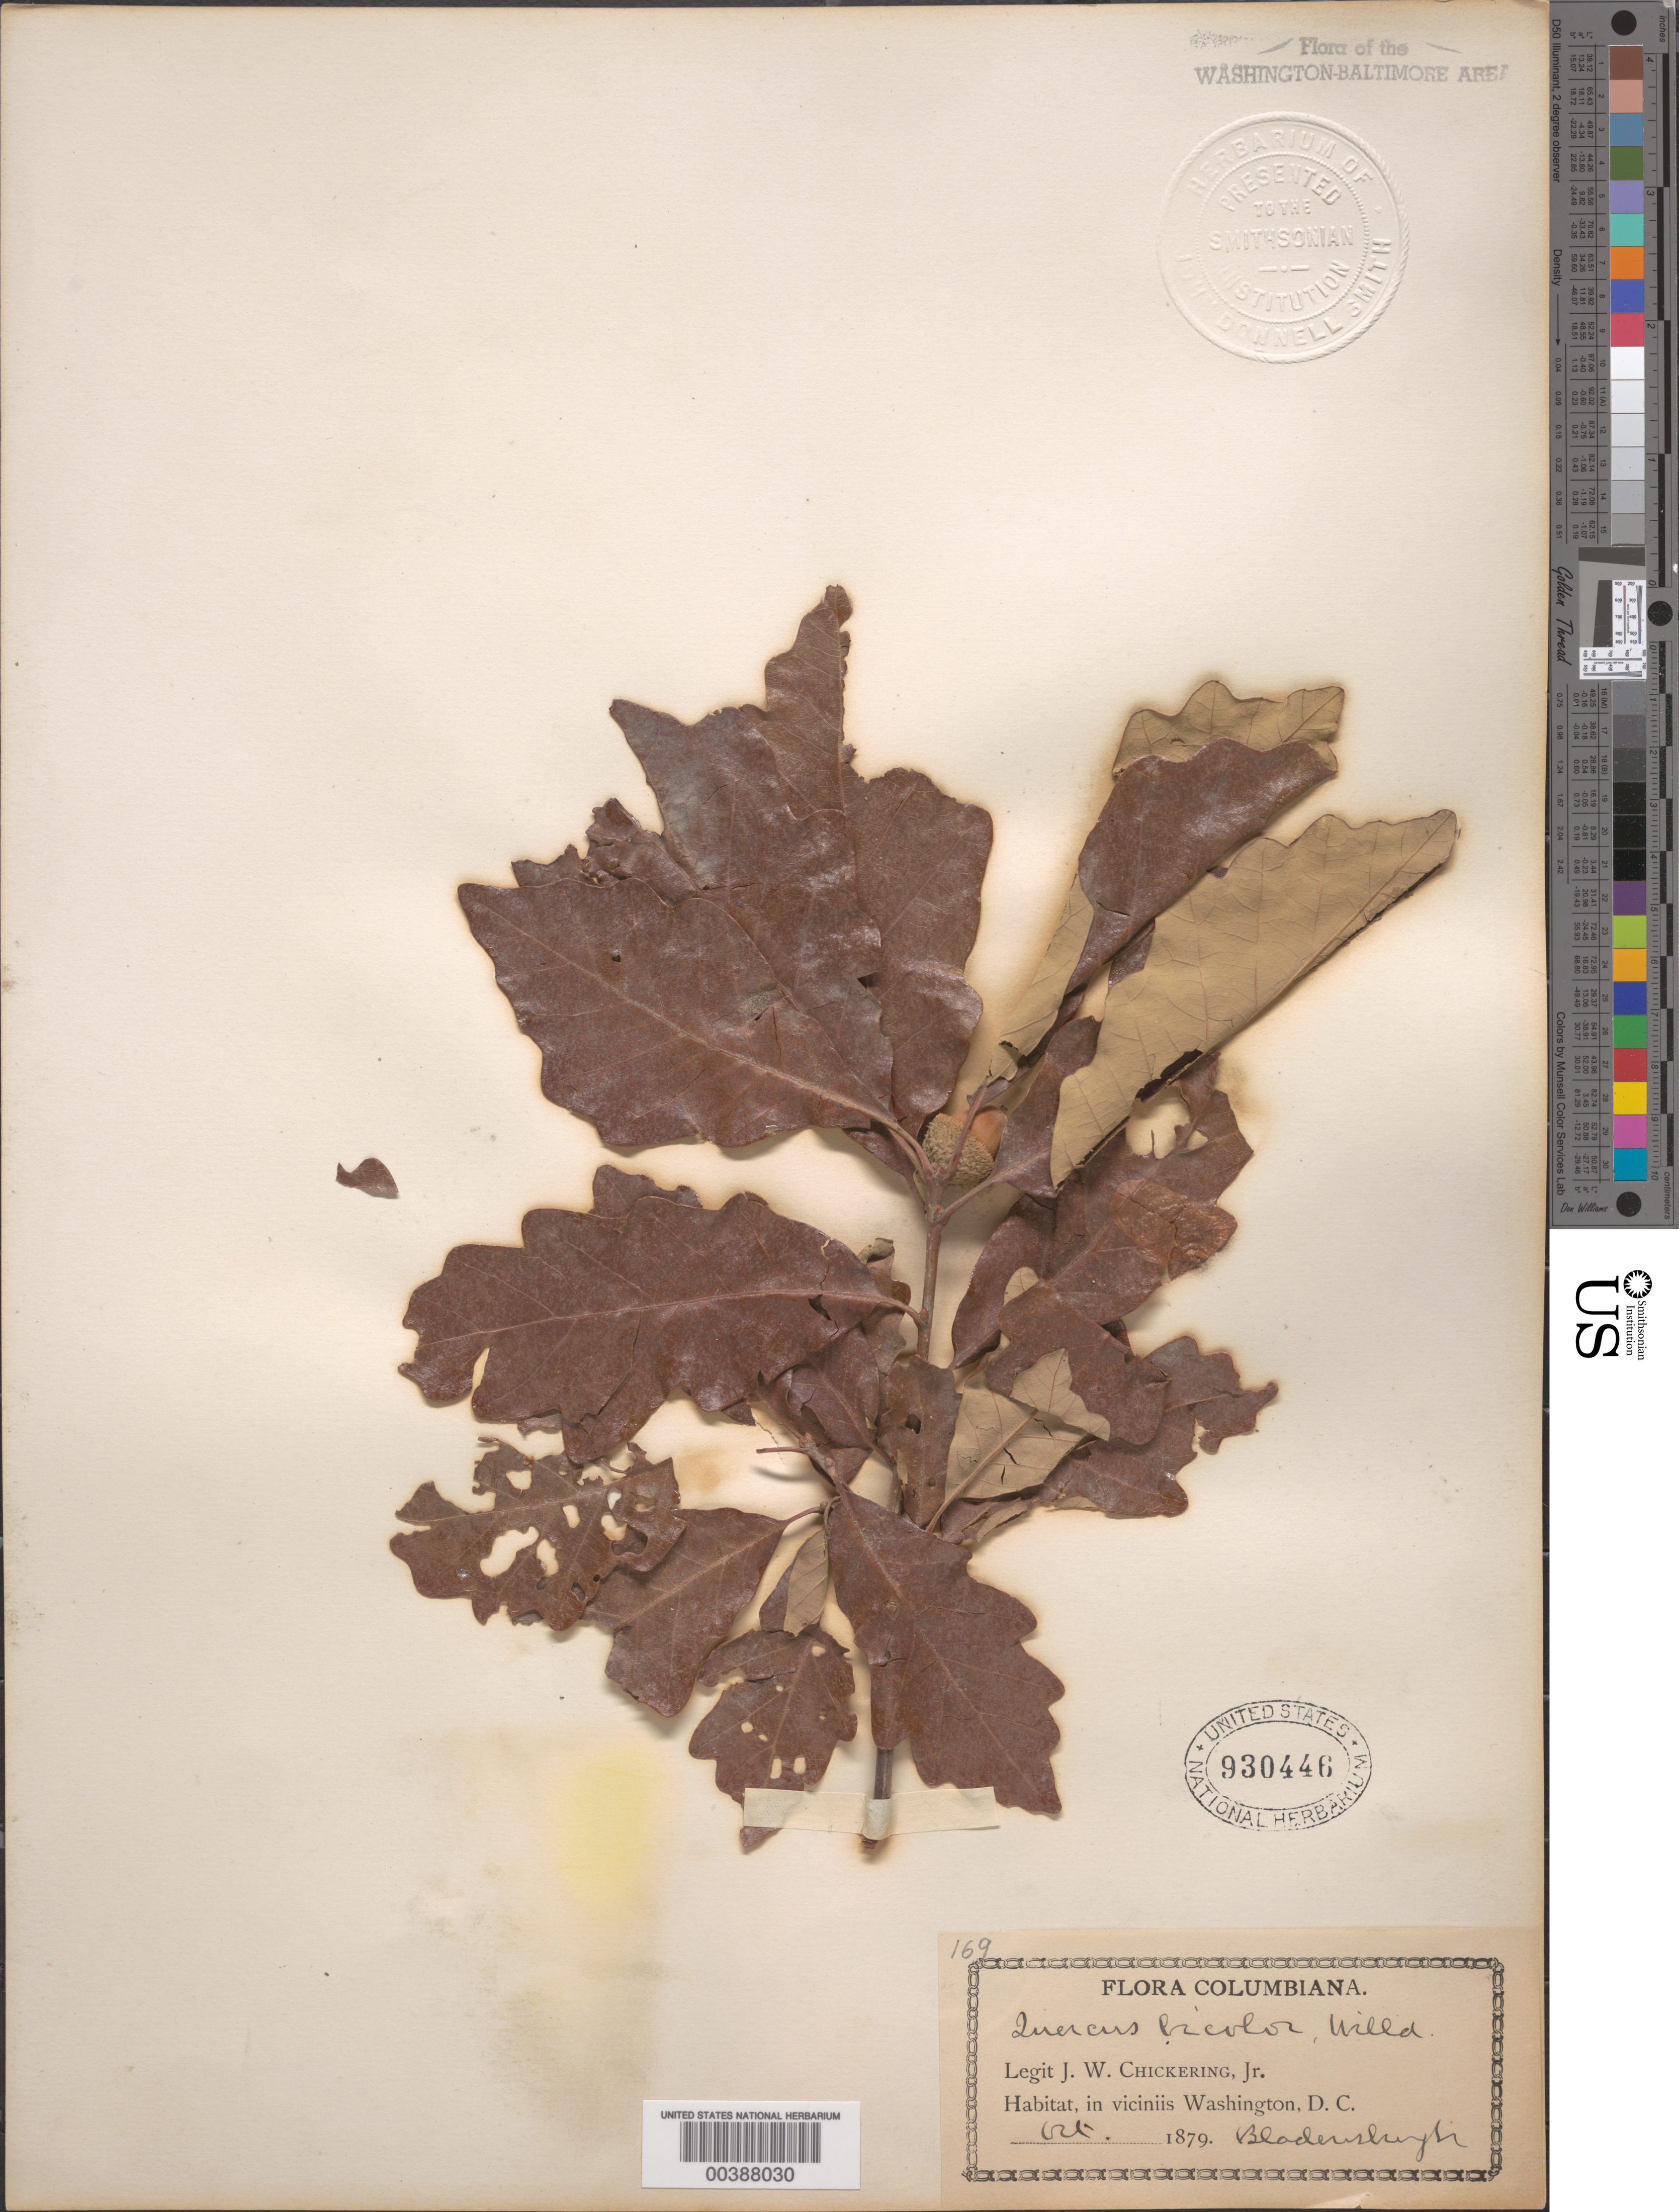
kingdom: Plantae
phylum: Tracheophyta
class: Magnoliopsida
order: Fagales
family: Fagaceae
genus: Quercus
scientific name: Quercus bicolor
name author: Willd.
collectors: J. W. Chickering Jr.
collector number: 169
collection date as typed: Oct 1879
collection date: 1879-10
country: United States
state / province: Maryland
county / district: Prince George's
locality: Bladensburg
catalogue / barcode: US 930446